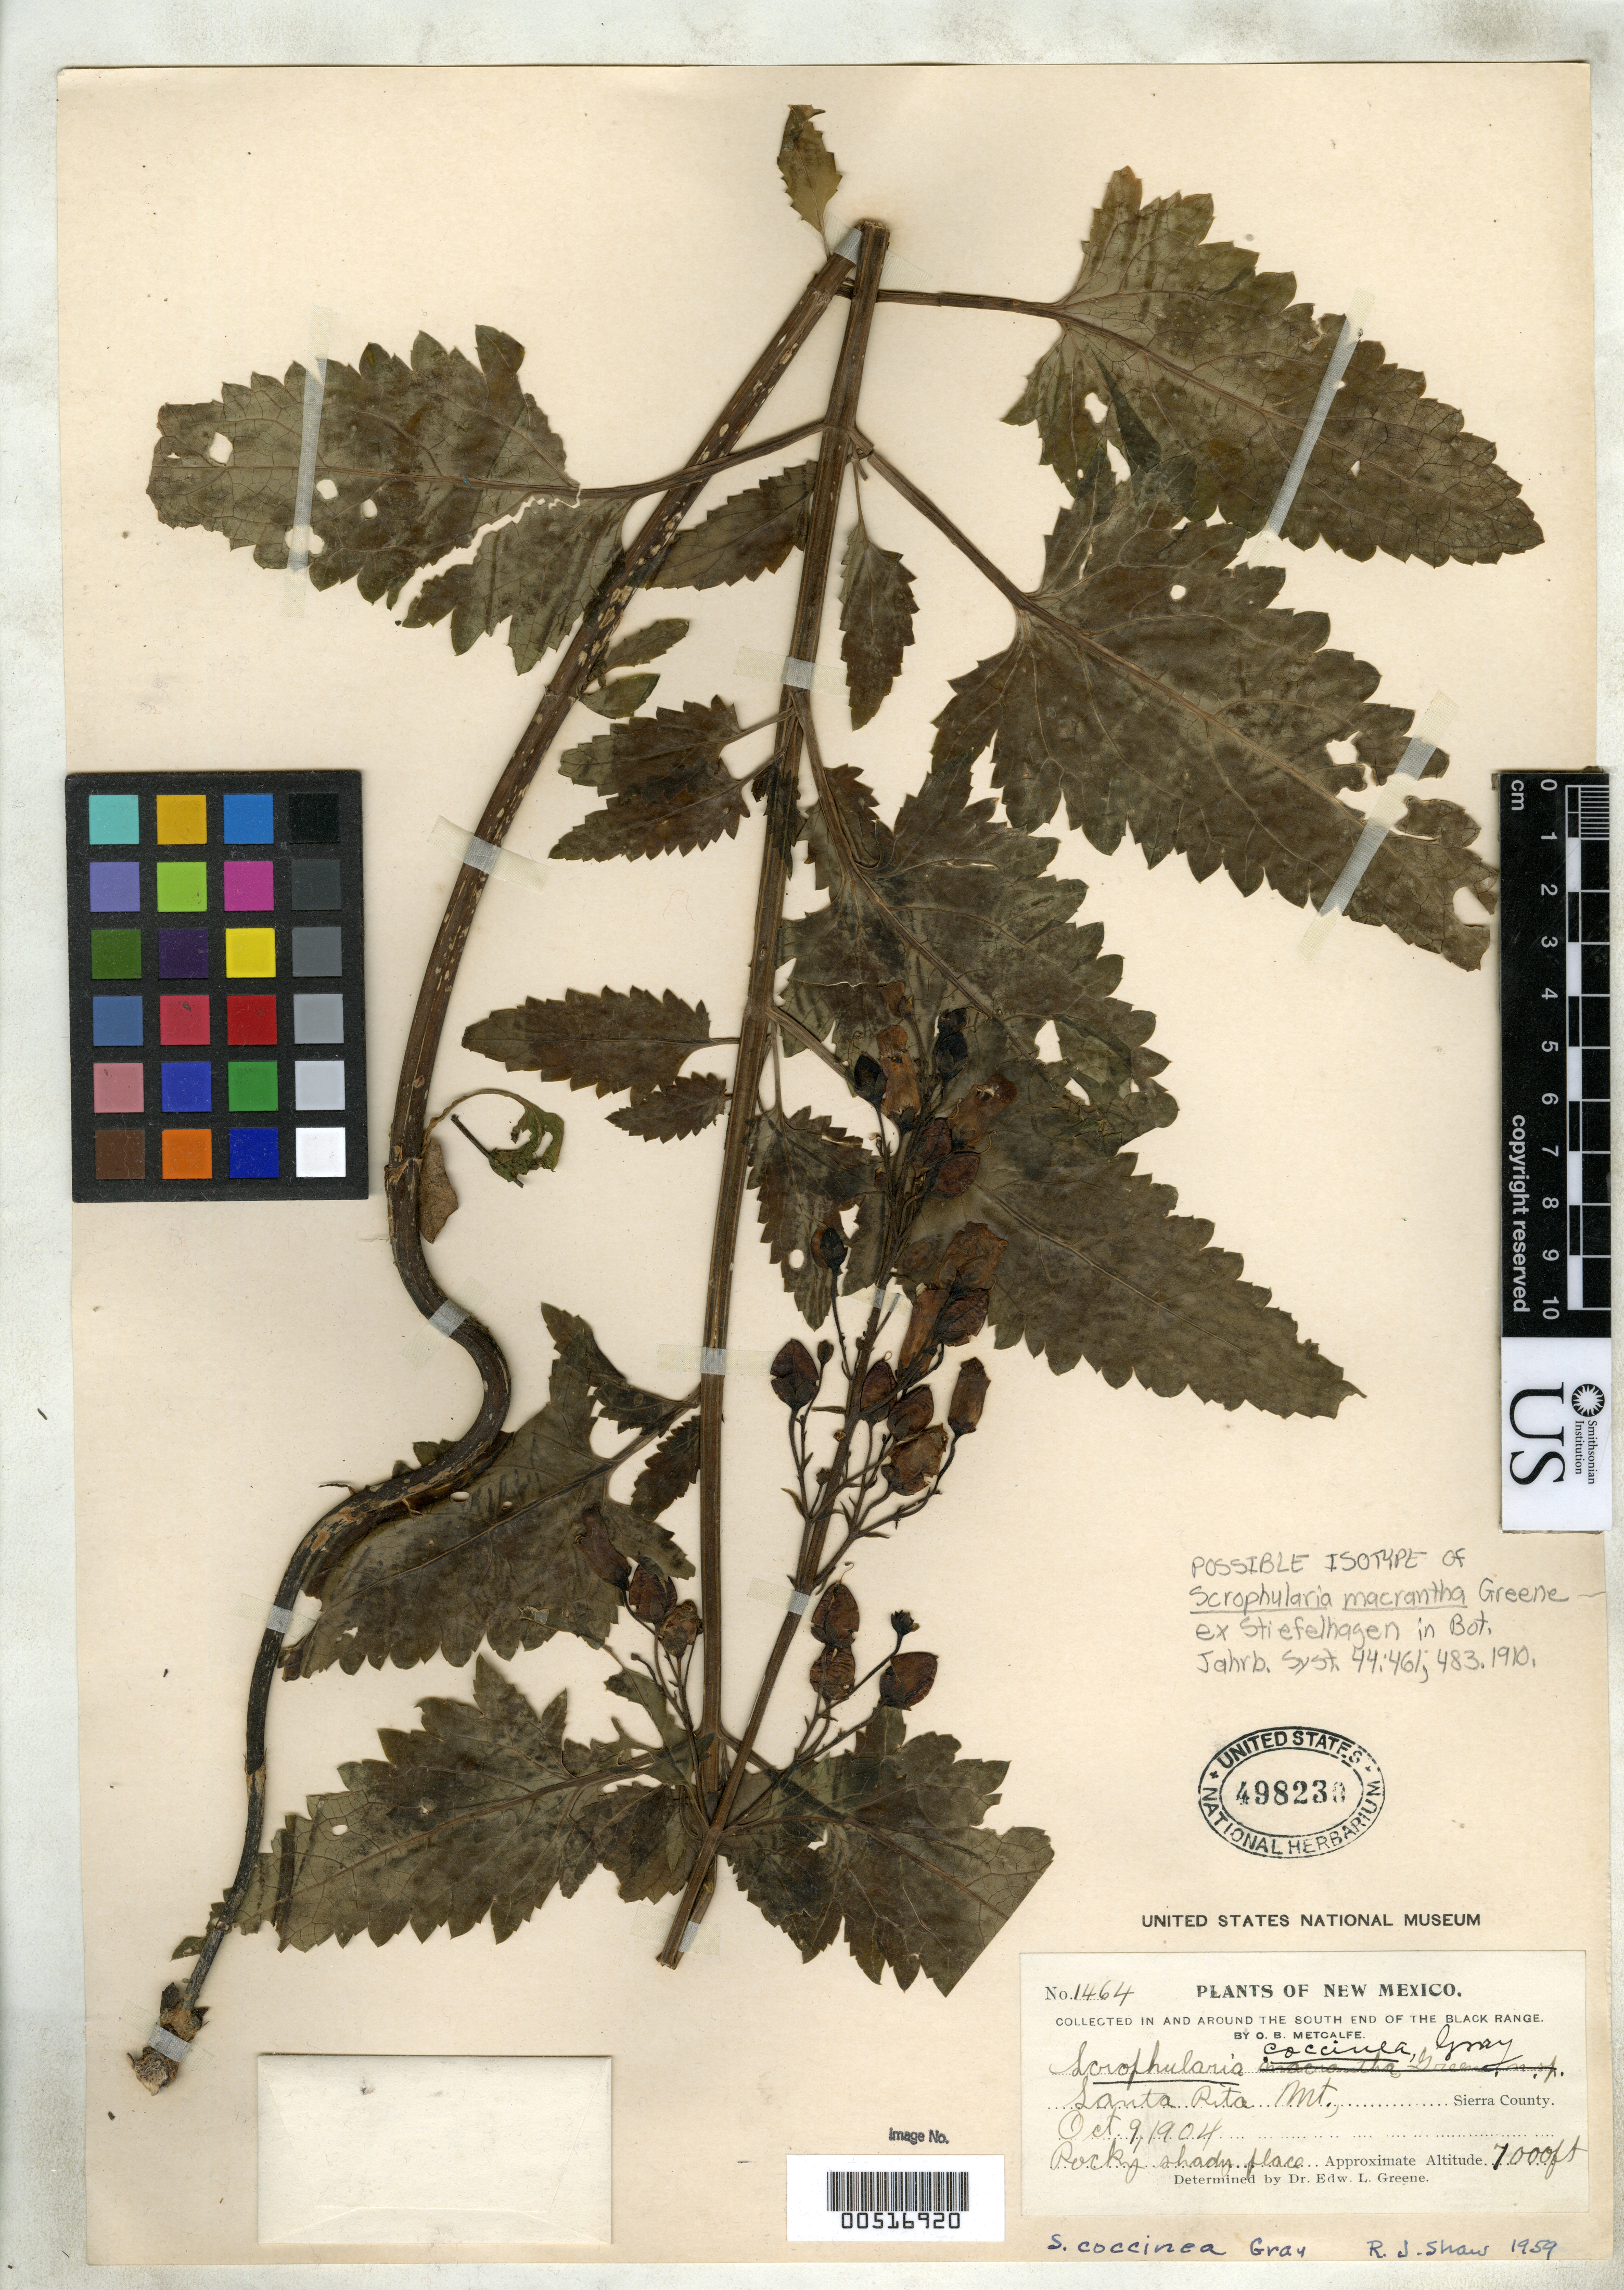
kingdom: Plantae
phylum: Tracheophyta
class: Magnoliopsida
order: Lamiales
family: Scrophulariaceae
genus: Scrophularia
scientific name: Scrophularia macrantha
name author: Greene ex Stiefelh.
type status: Type Collection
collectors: O. B. Metcalfe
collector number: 1464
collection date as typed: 09 Oct 1904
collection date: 1904-10-09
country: United States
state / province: New Mexico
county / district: Sierra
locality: In and around S end of Black Range.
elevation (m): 2134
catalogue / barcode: US 498230